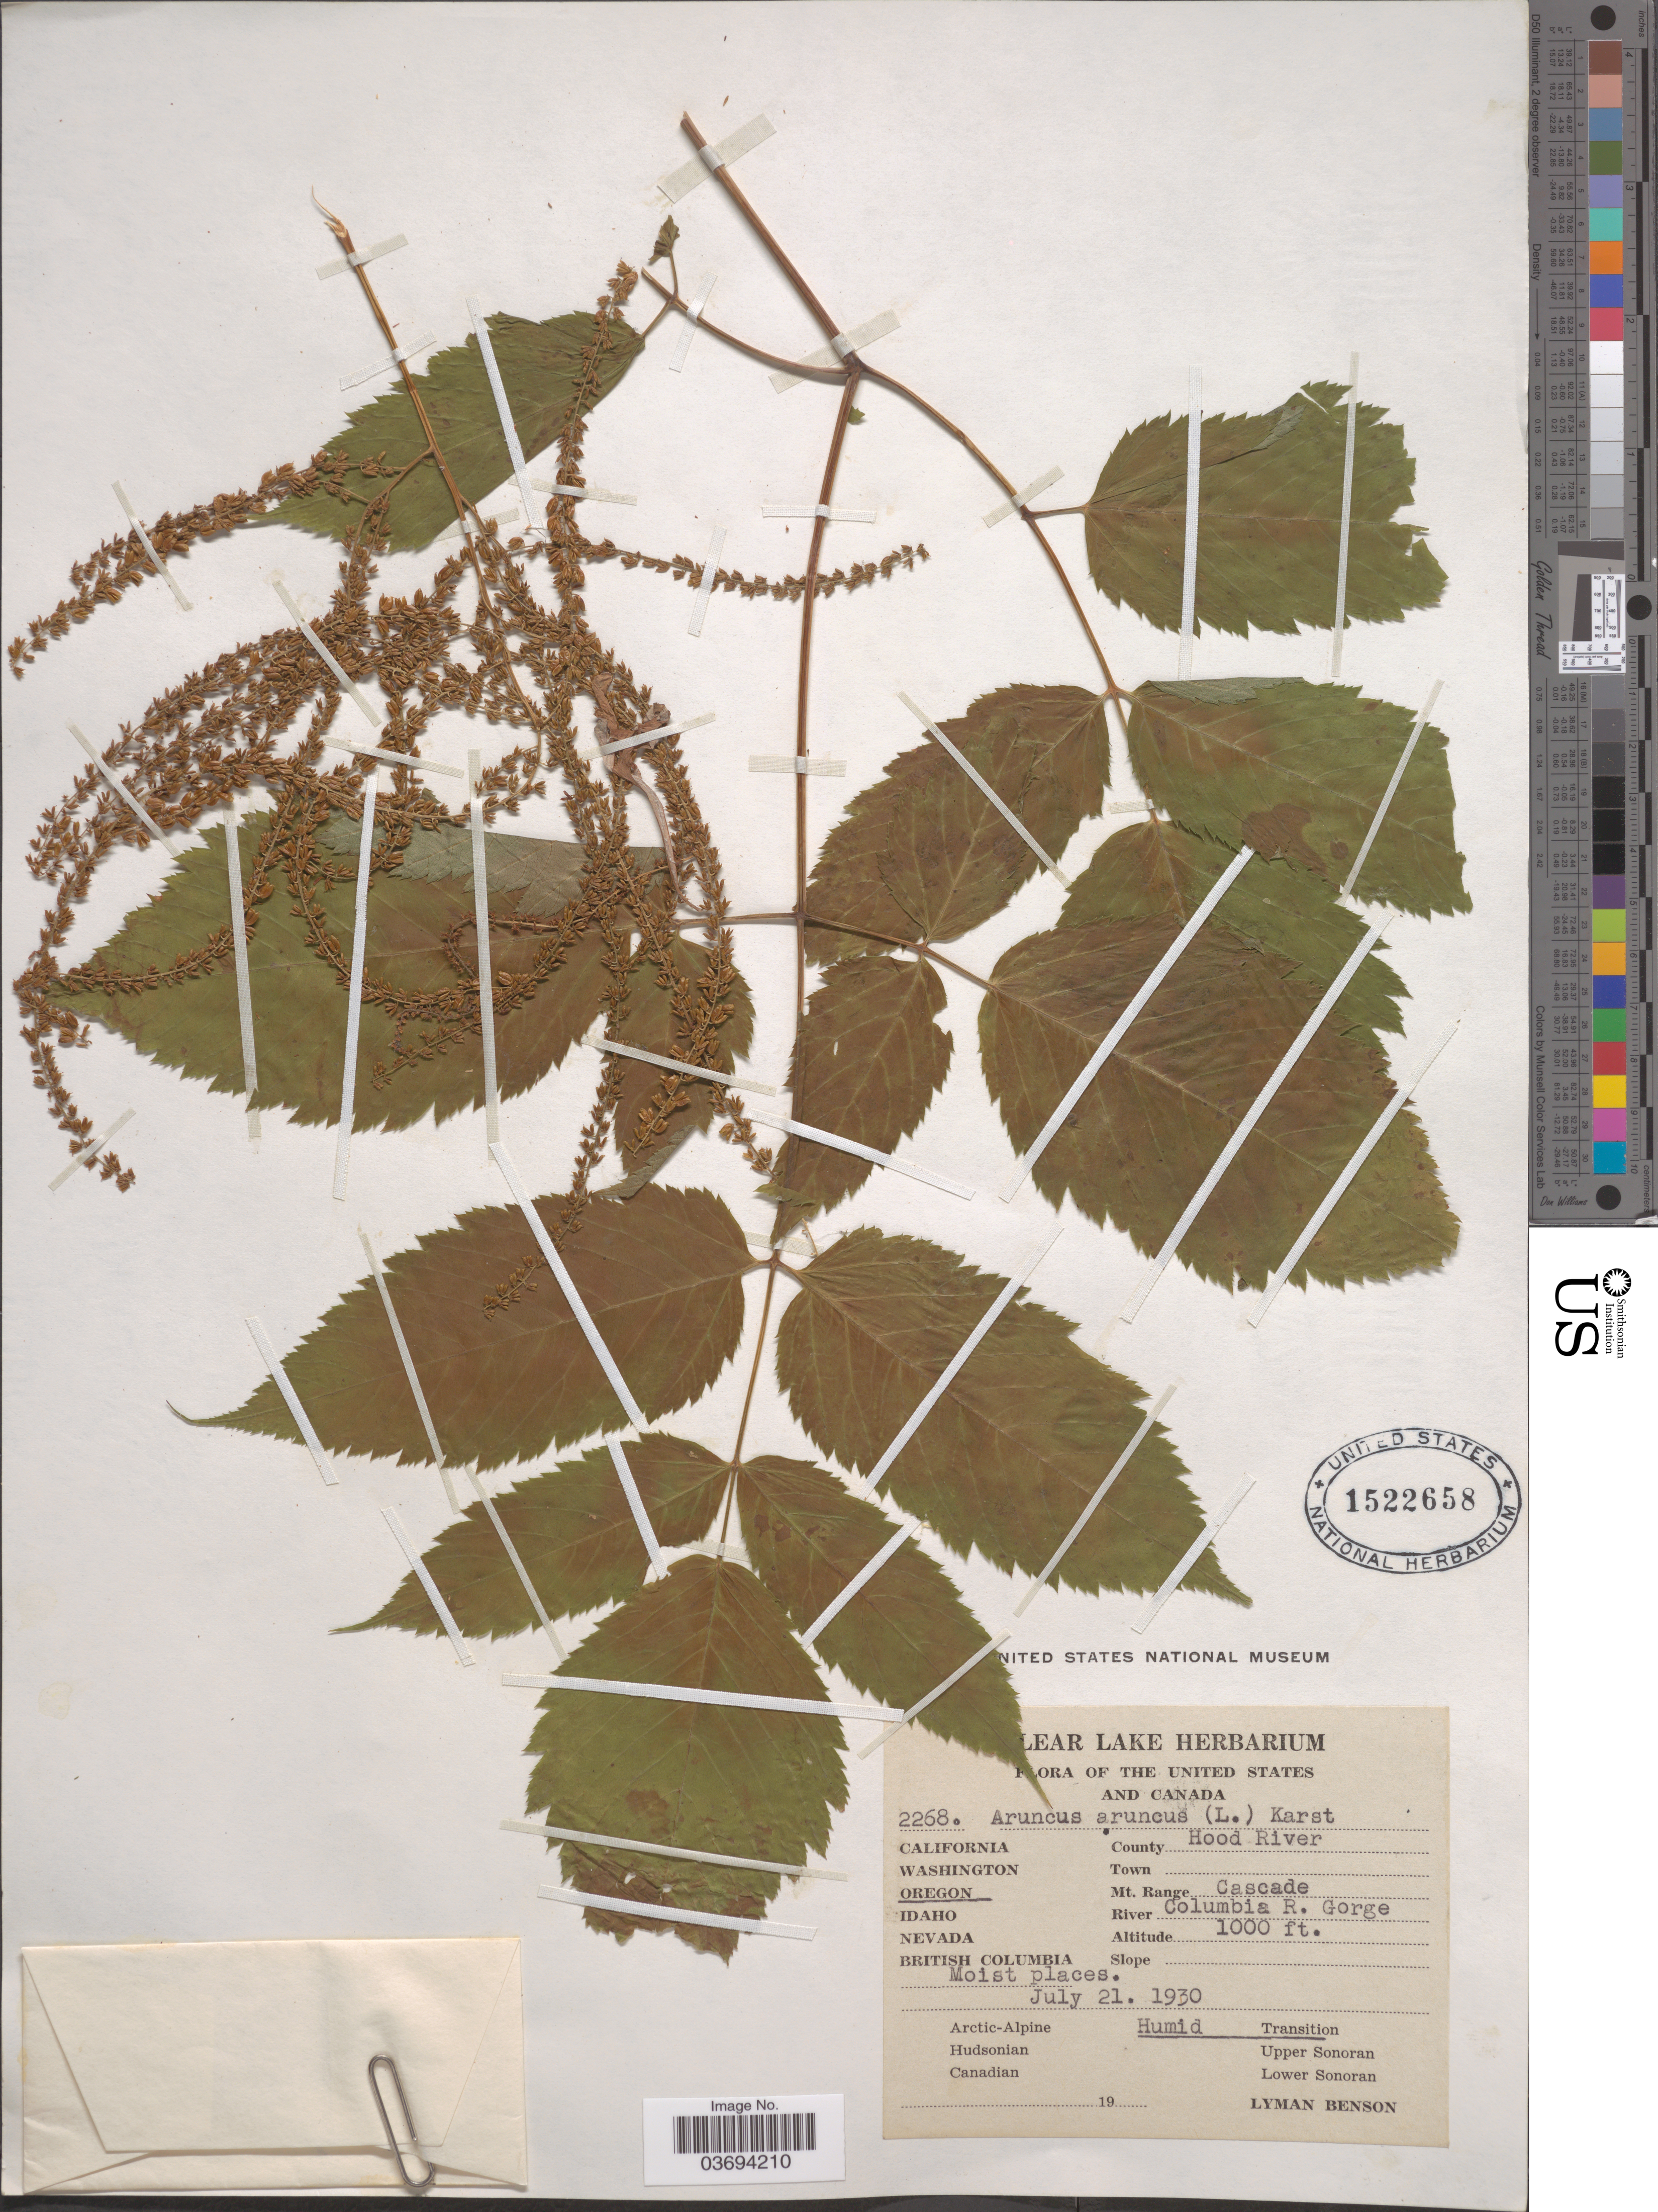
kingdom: Plantae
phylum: Tracheophyta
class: Magnoliopsida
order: Rosales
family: Rosaceae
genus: Aruncus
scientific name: Aruncus dioicus var. acuminatus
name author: (Rydb.) H. Hara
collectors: L. D. Benson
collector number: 2268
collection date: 1930-07-21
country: United States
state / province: Oregon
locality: Hood River County. Cascade Mt. Range. Columbia R. Gorge River.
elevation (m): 305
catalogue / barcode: US 1522658